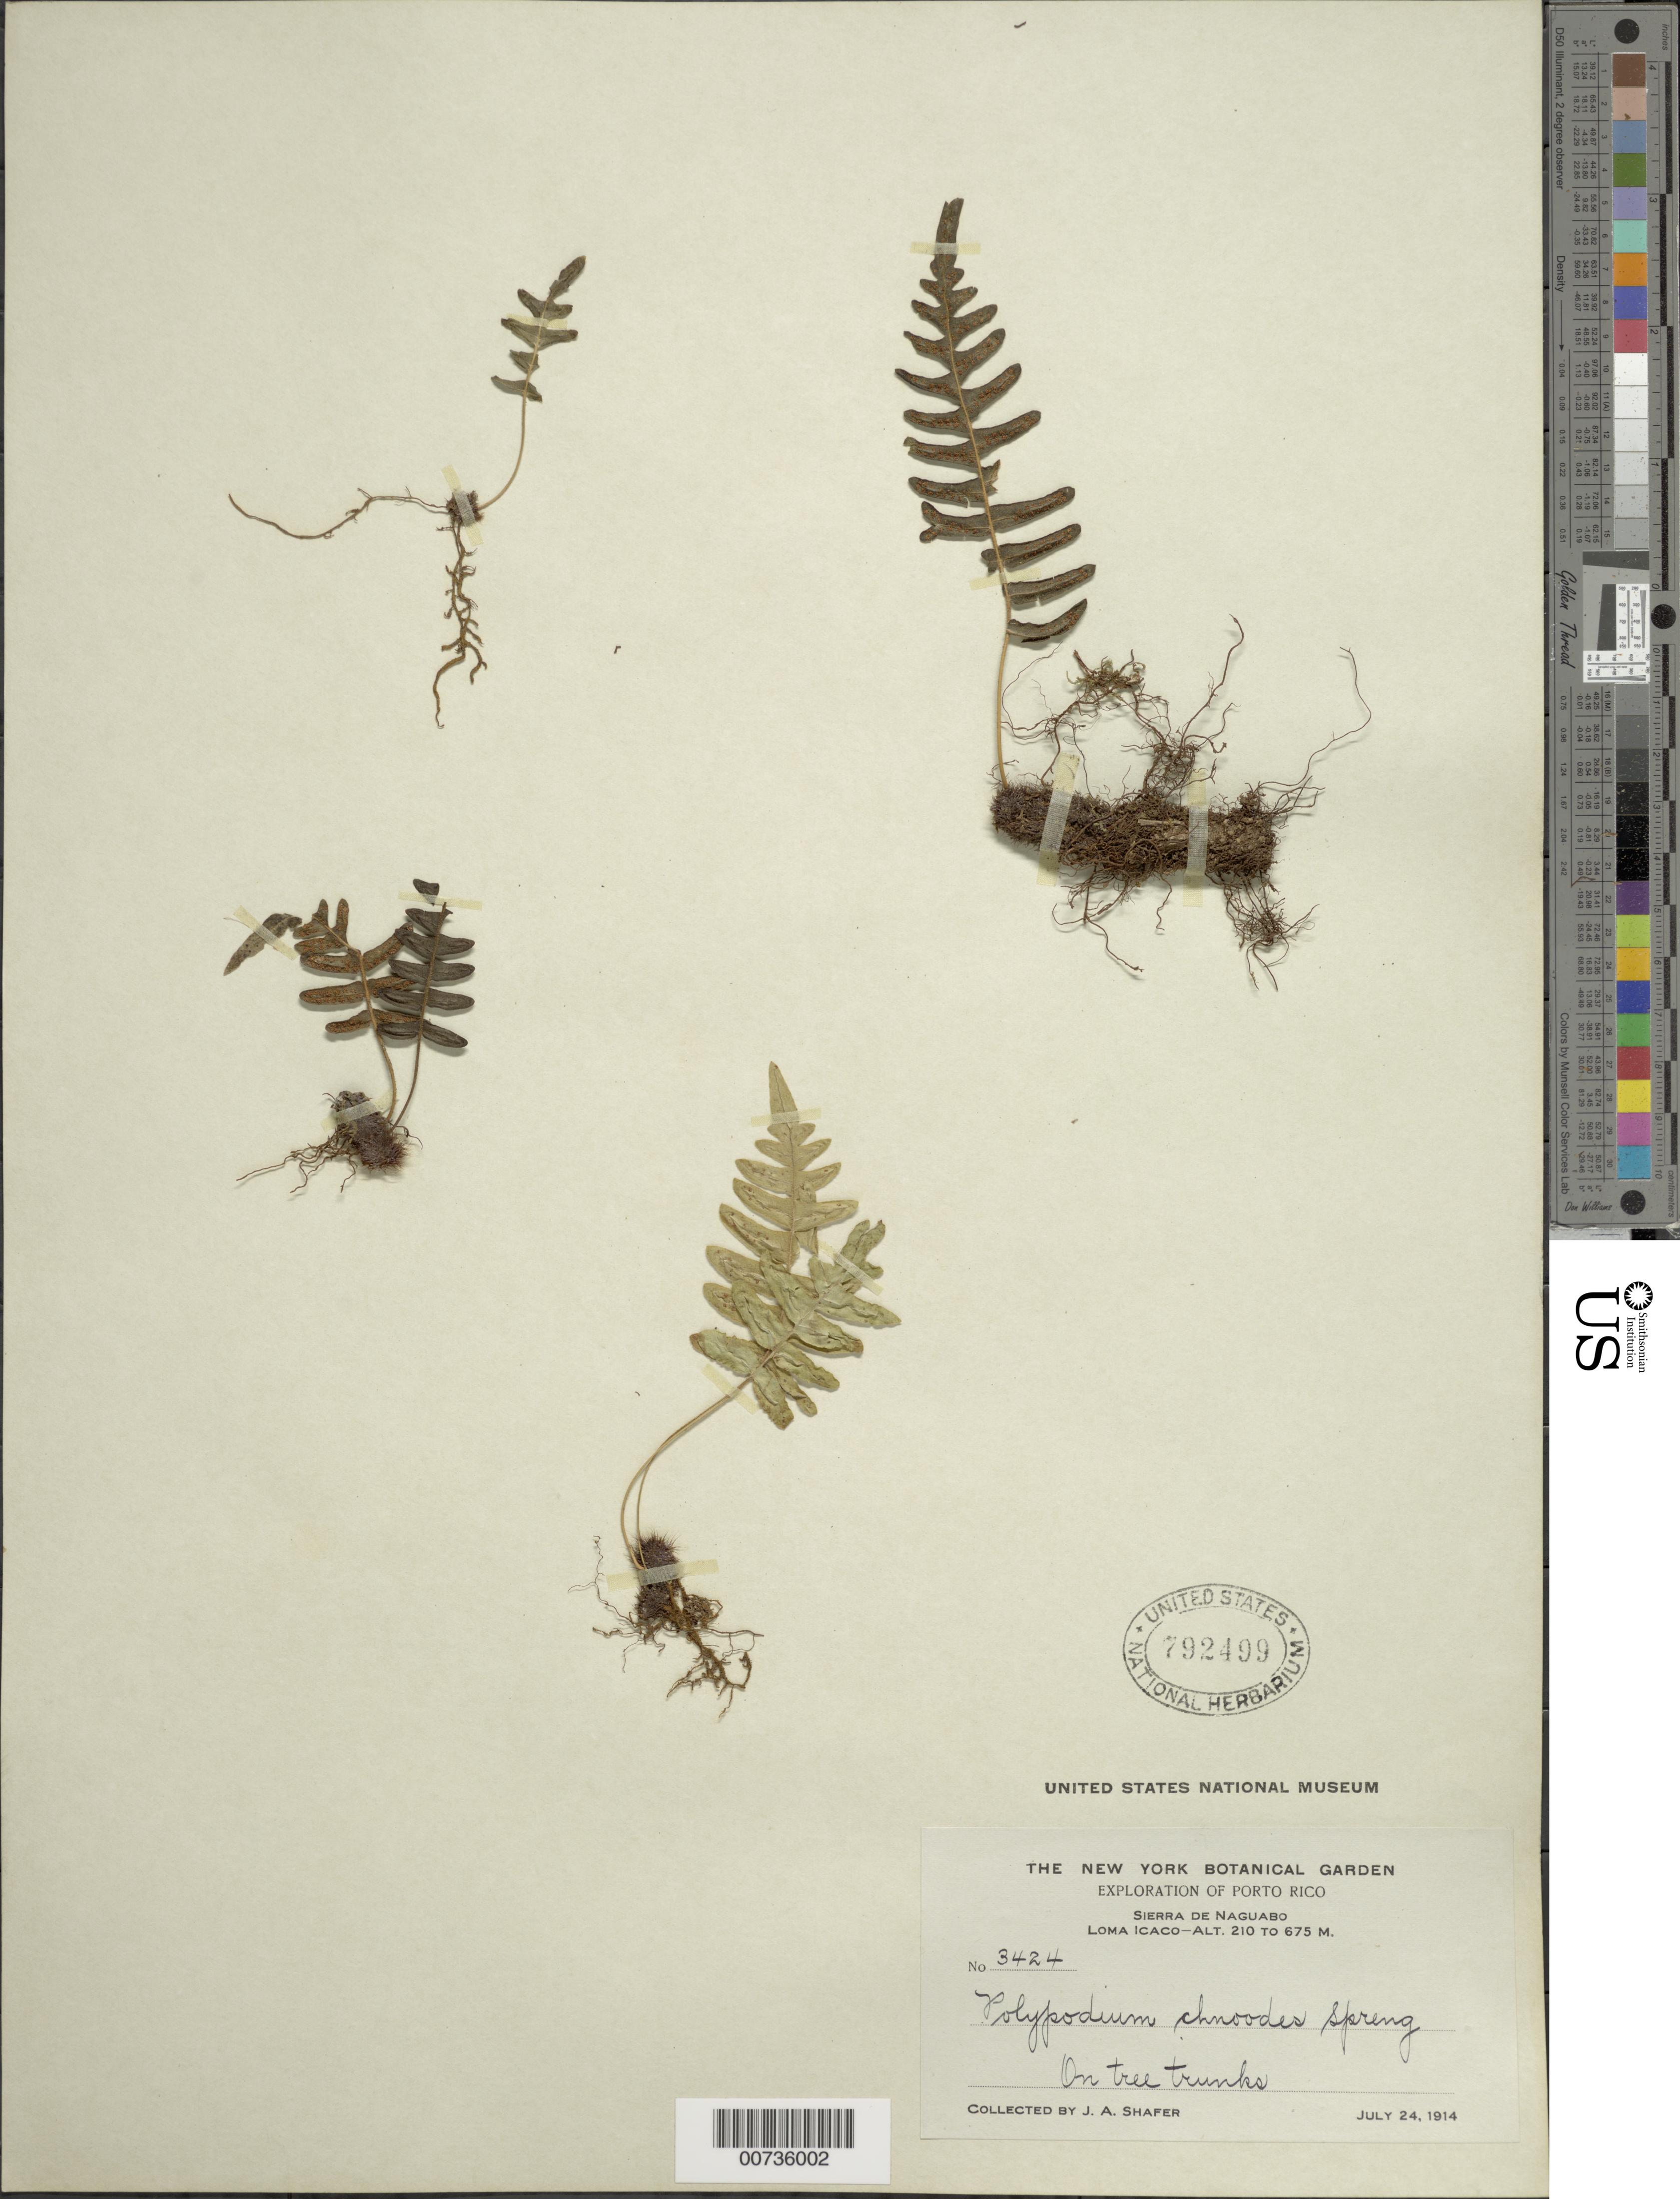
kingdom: Plantae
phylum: Tracheophyta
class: Polypodiopsida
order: Polypodiales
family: Polypodiaceae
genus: Serpocaulon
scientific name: Serpocaulon dissimile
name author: (L.) A.R. Sm.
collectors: J. A. Shafer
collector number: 3424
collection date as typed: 24 Jul 1914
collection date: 1914-07-24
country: Puerto Rico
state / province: Naguabo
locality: Sierra de Naguabo, Loma Icaco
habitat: On tree trunks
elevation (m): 210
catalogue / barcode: US 792499